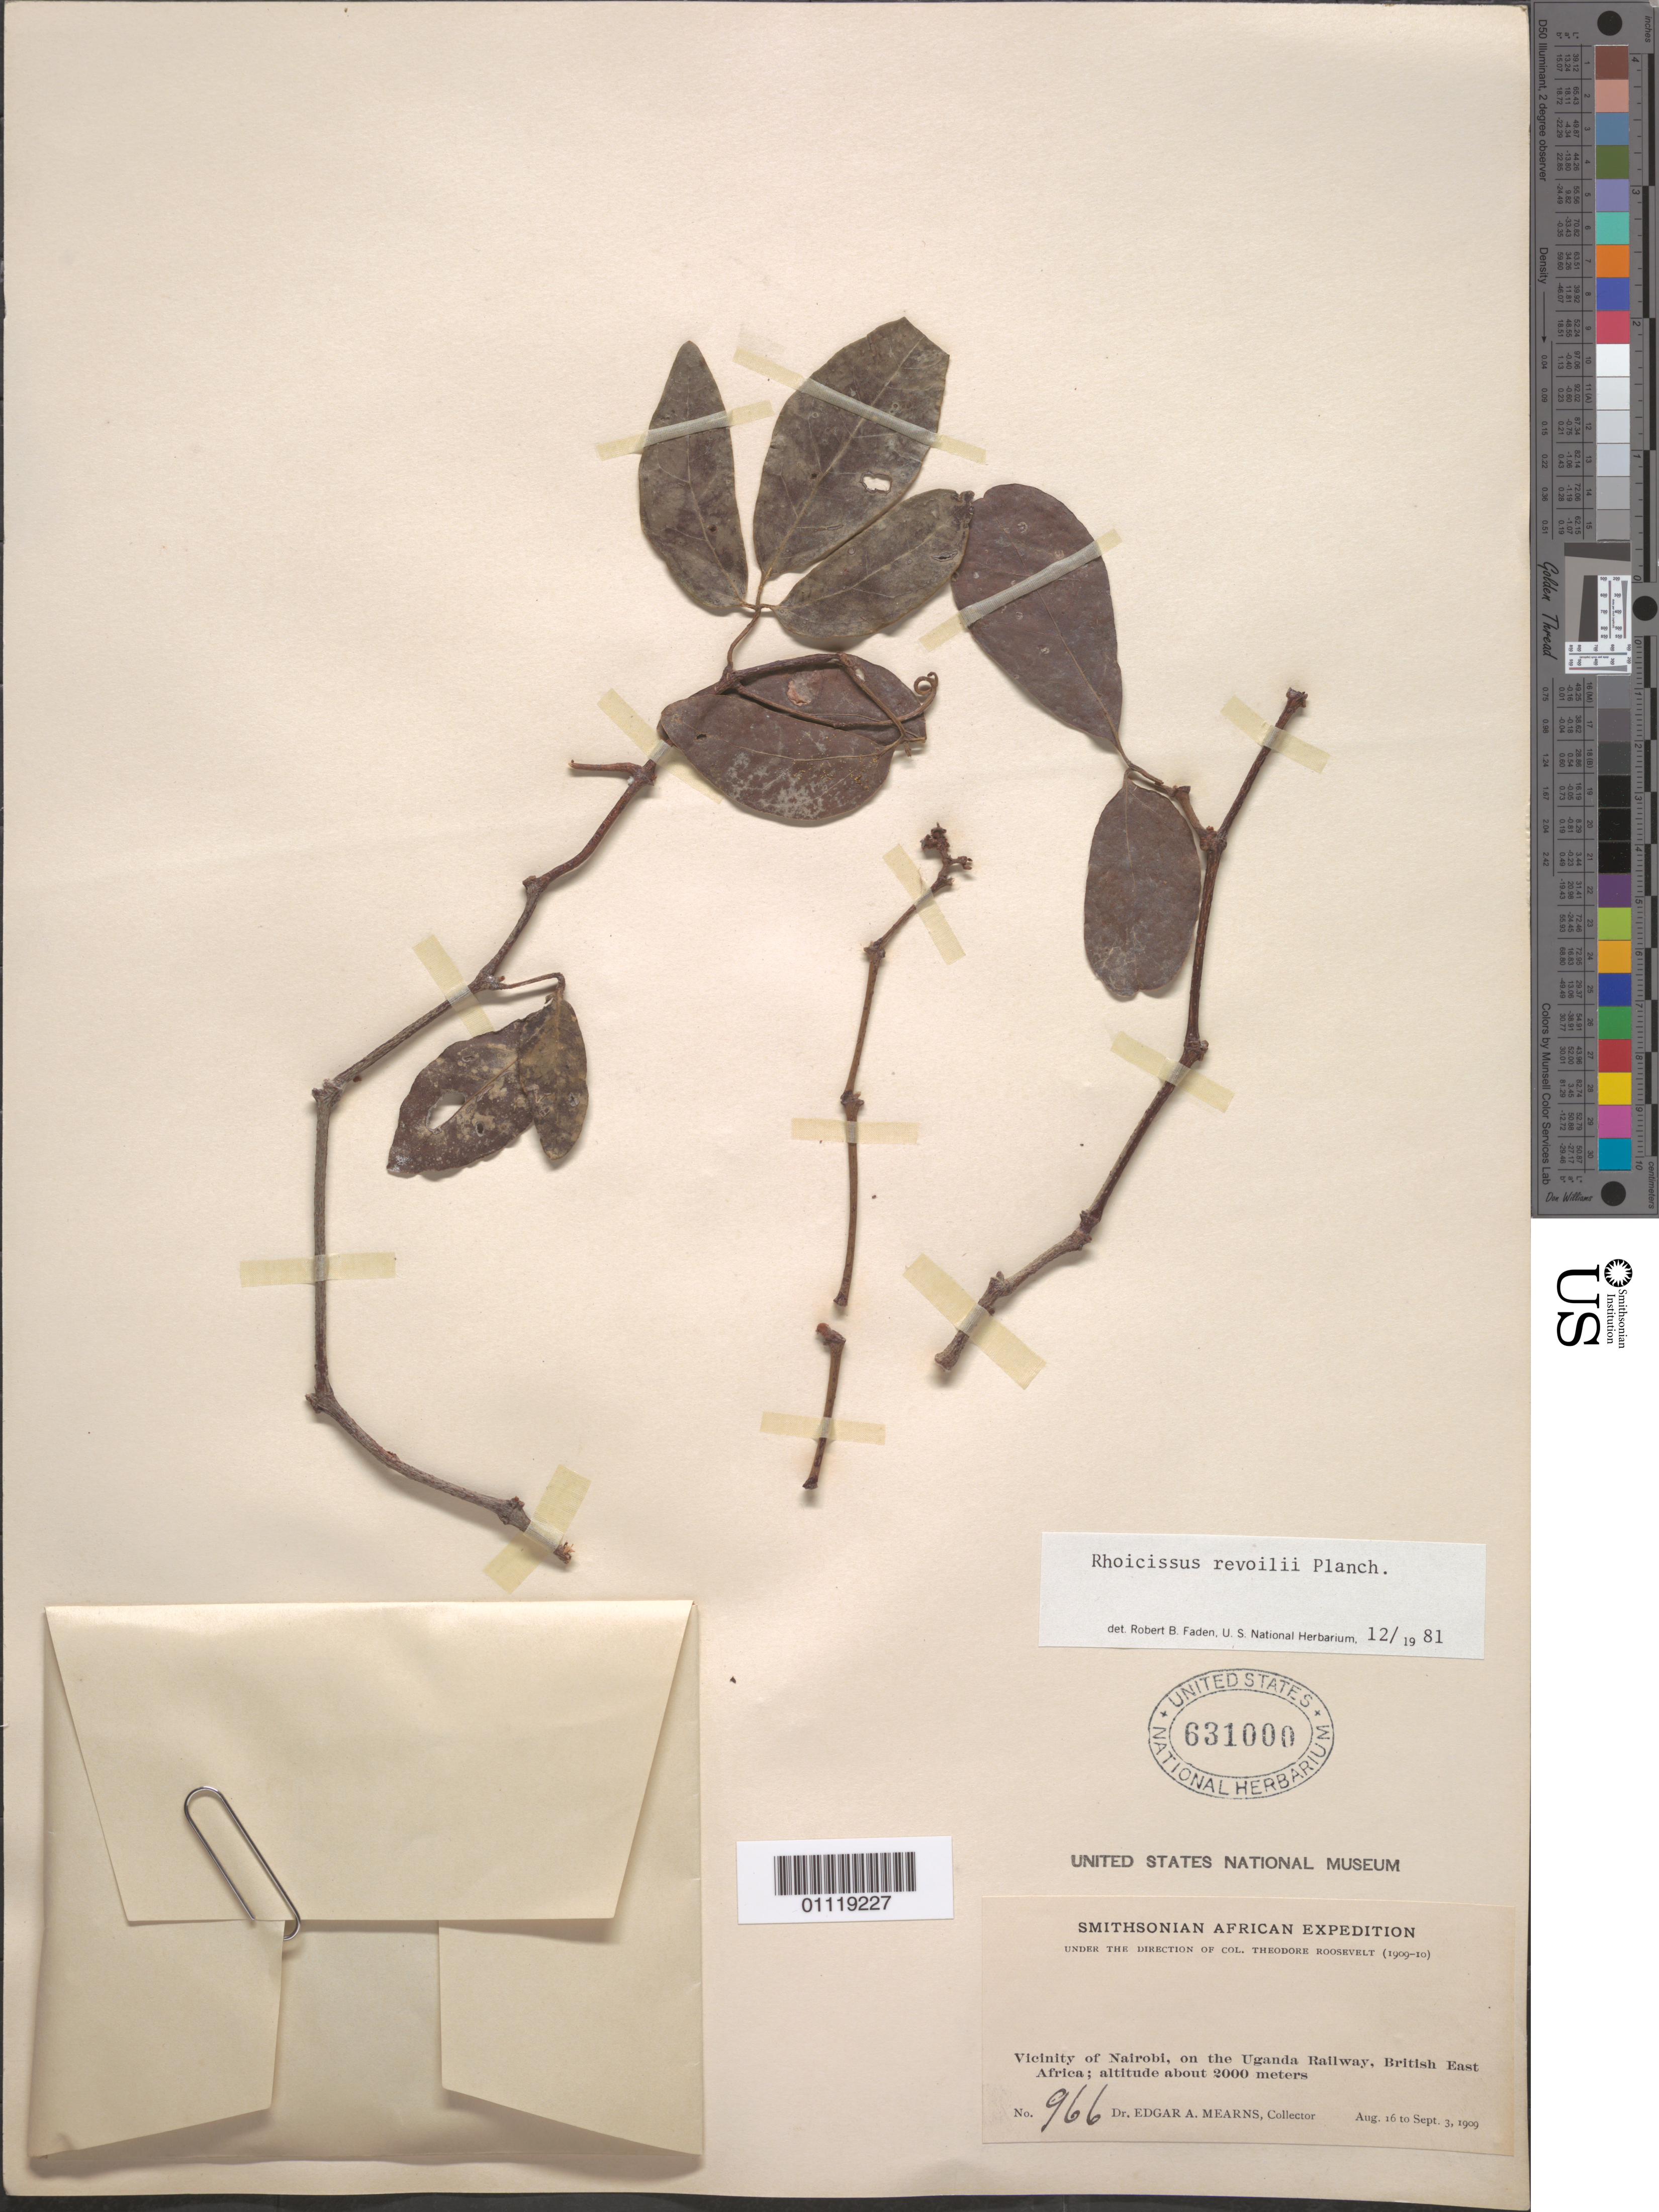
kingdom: Plantae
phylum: Tracheophyta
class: Magnoliopsida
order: Vitales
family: Vitaceae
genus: Rhoicissus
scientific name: Rhoicissus revoilii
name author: Planch.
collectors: E. A. Mearns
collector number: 966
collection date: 1909-08-16/1909-09-03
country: Uganda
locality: Vicinity of Nairobi, on the Uganda Railway, British E Africa.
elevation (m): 2000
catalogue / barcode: US 631000